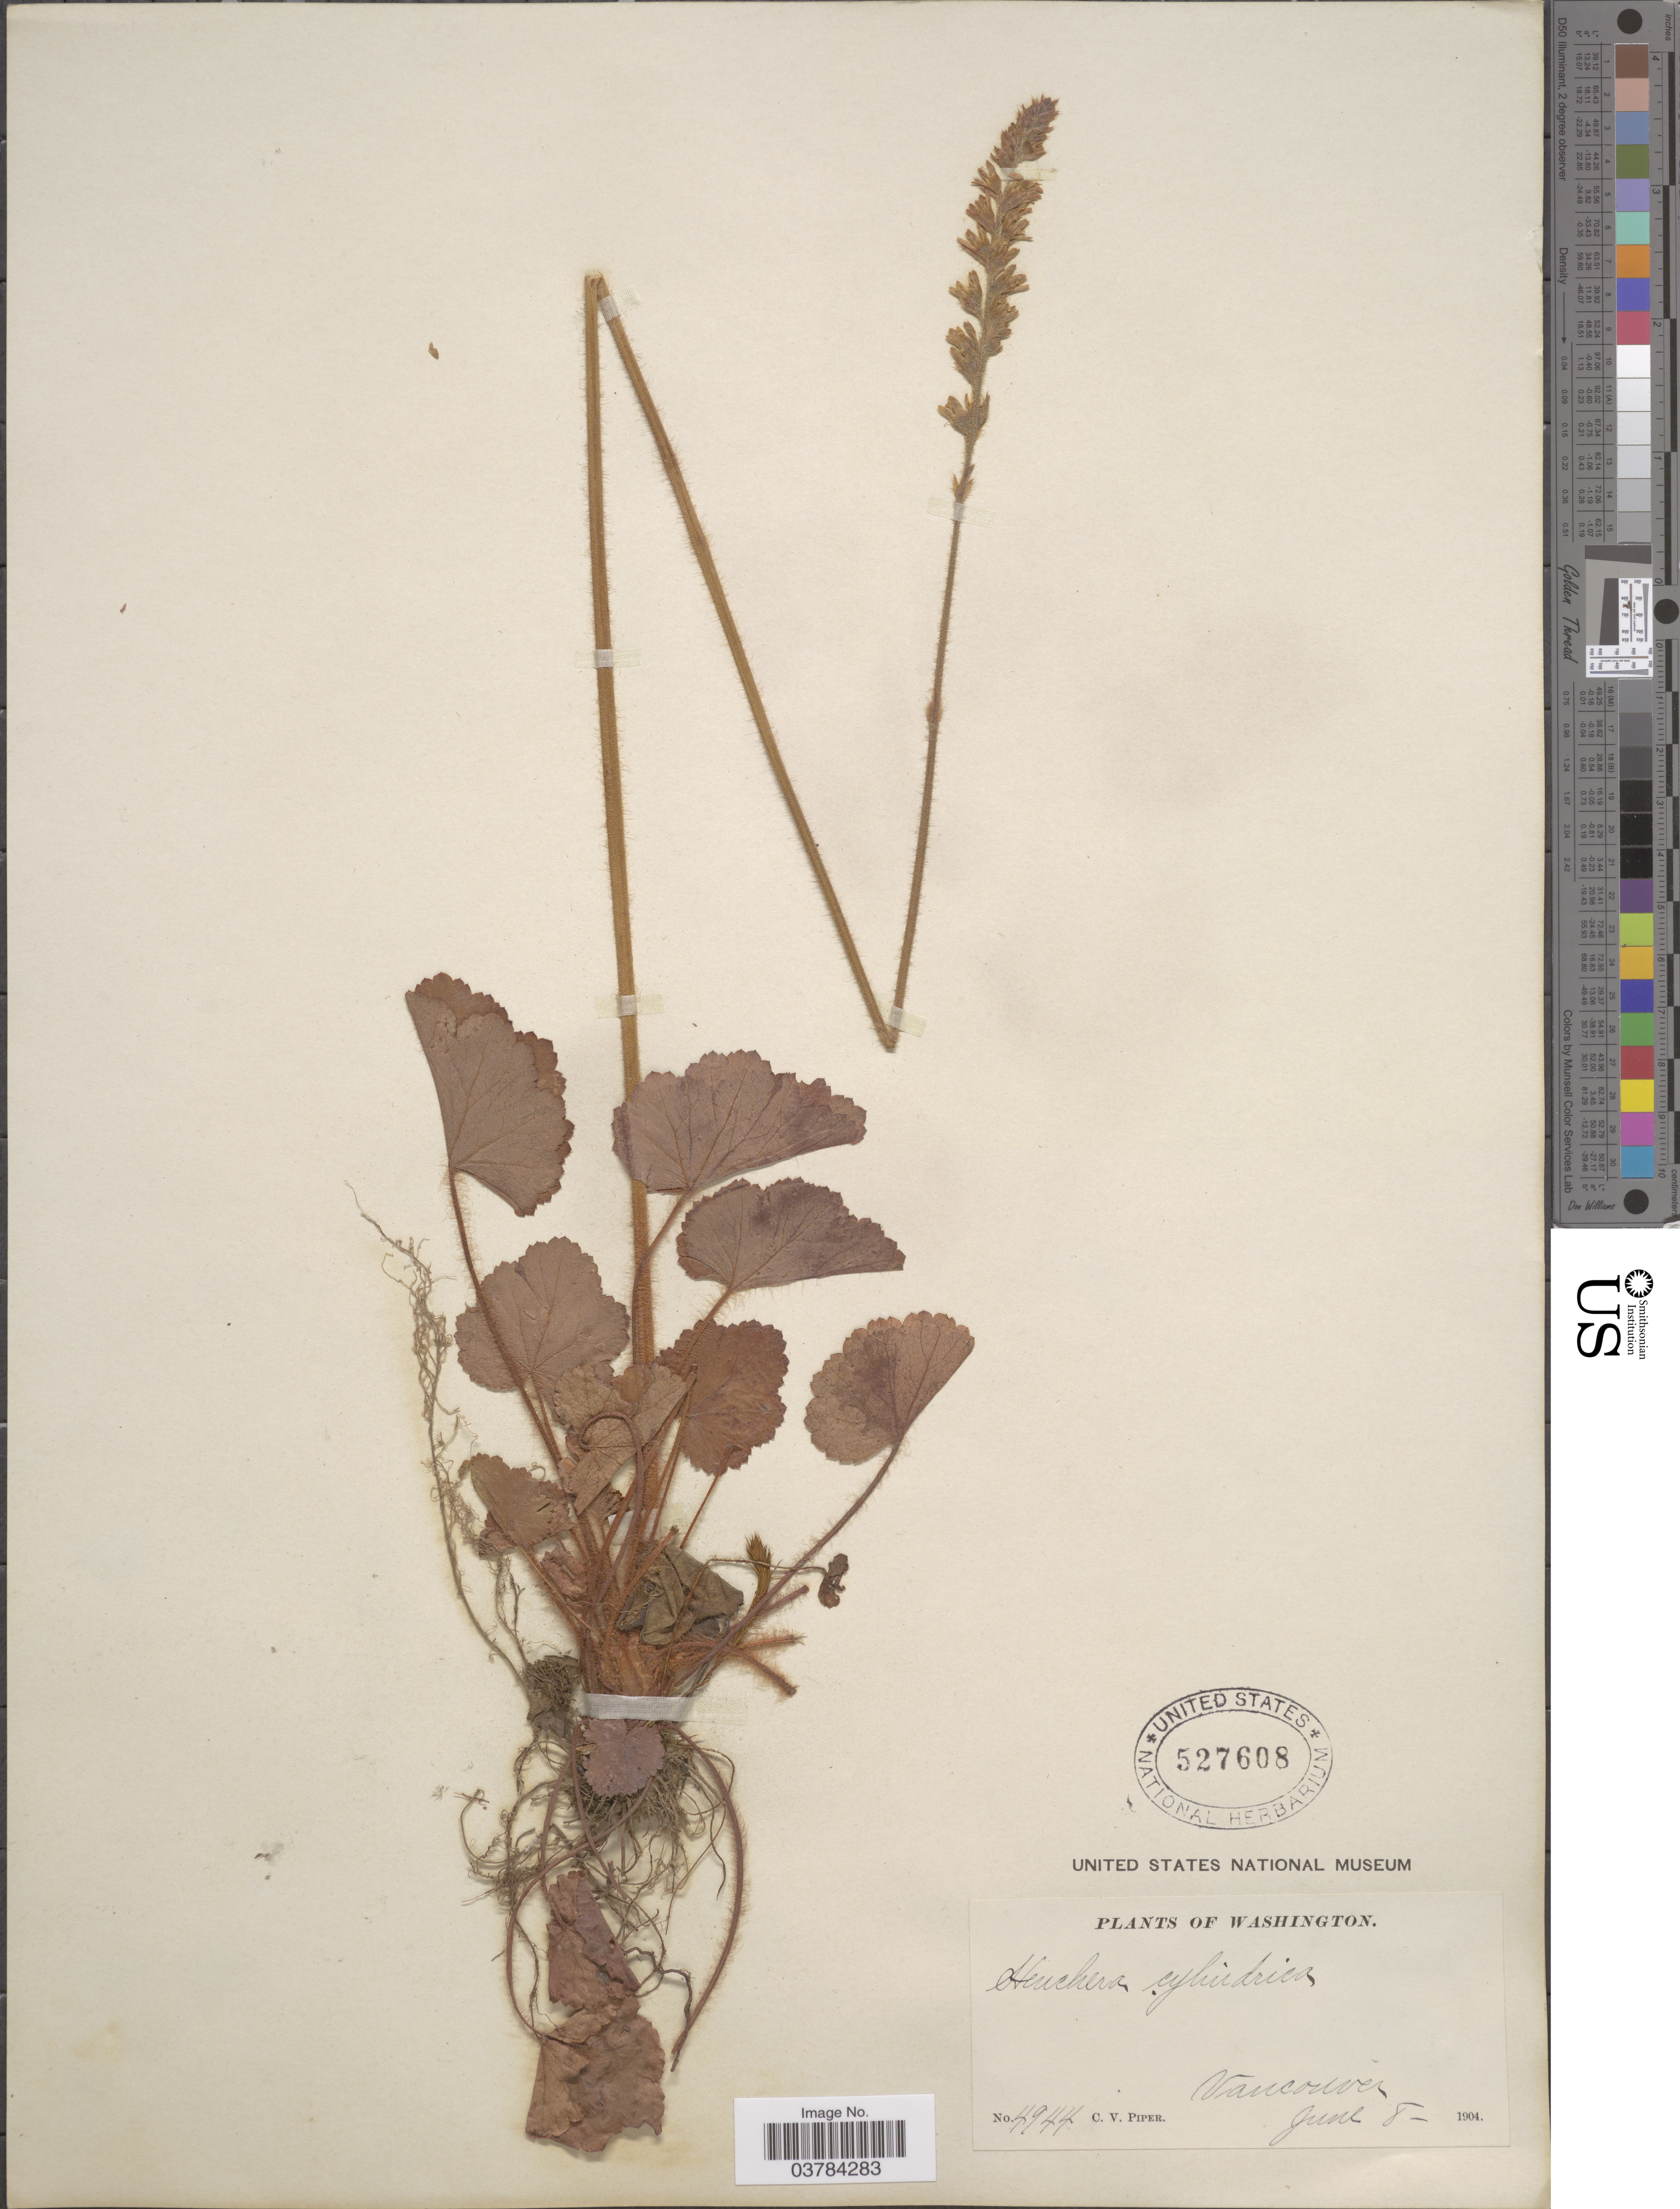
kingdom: Plantae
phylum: Tracheophyta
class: Magnoliopsida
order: Saxifragales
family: Saxifragaceae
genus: Heuchera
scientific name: Heuchera cylindrica var. cylindrica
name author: Douglas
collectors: C. V. Piper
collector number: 4944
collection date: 1904-06-08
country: United States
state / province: Washington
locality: Vancouver.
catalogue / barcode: US 527608